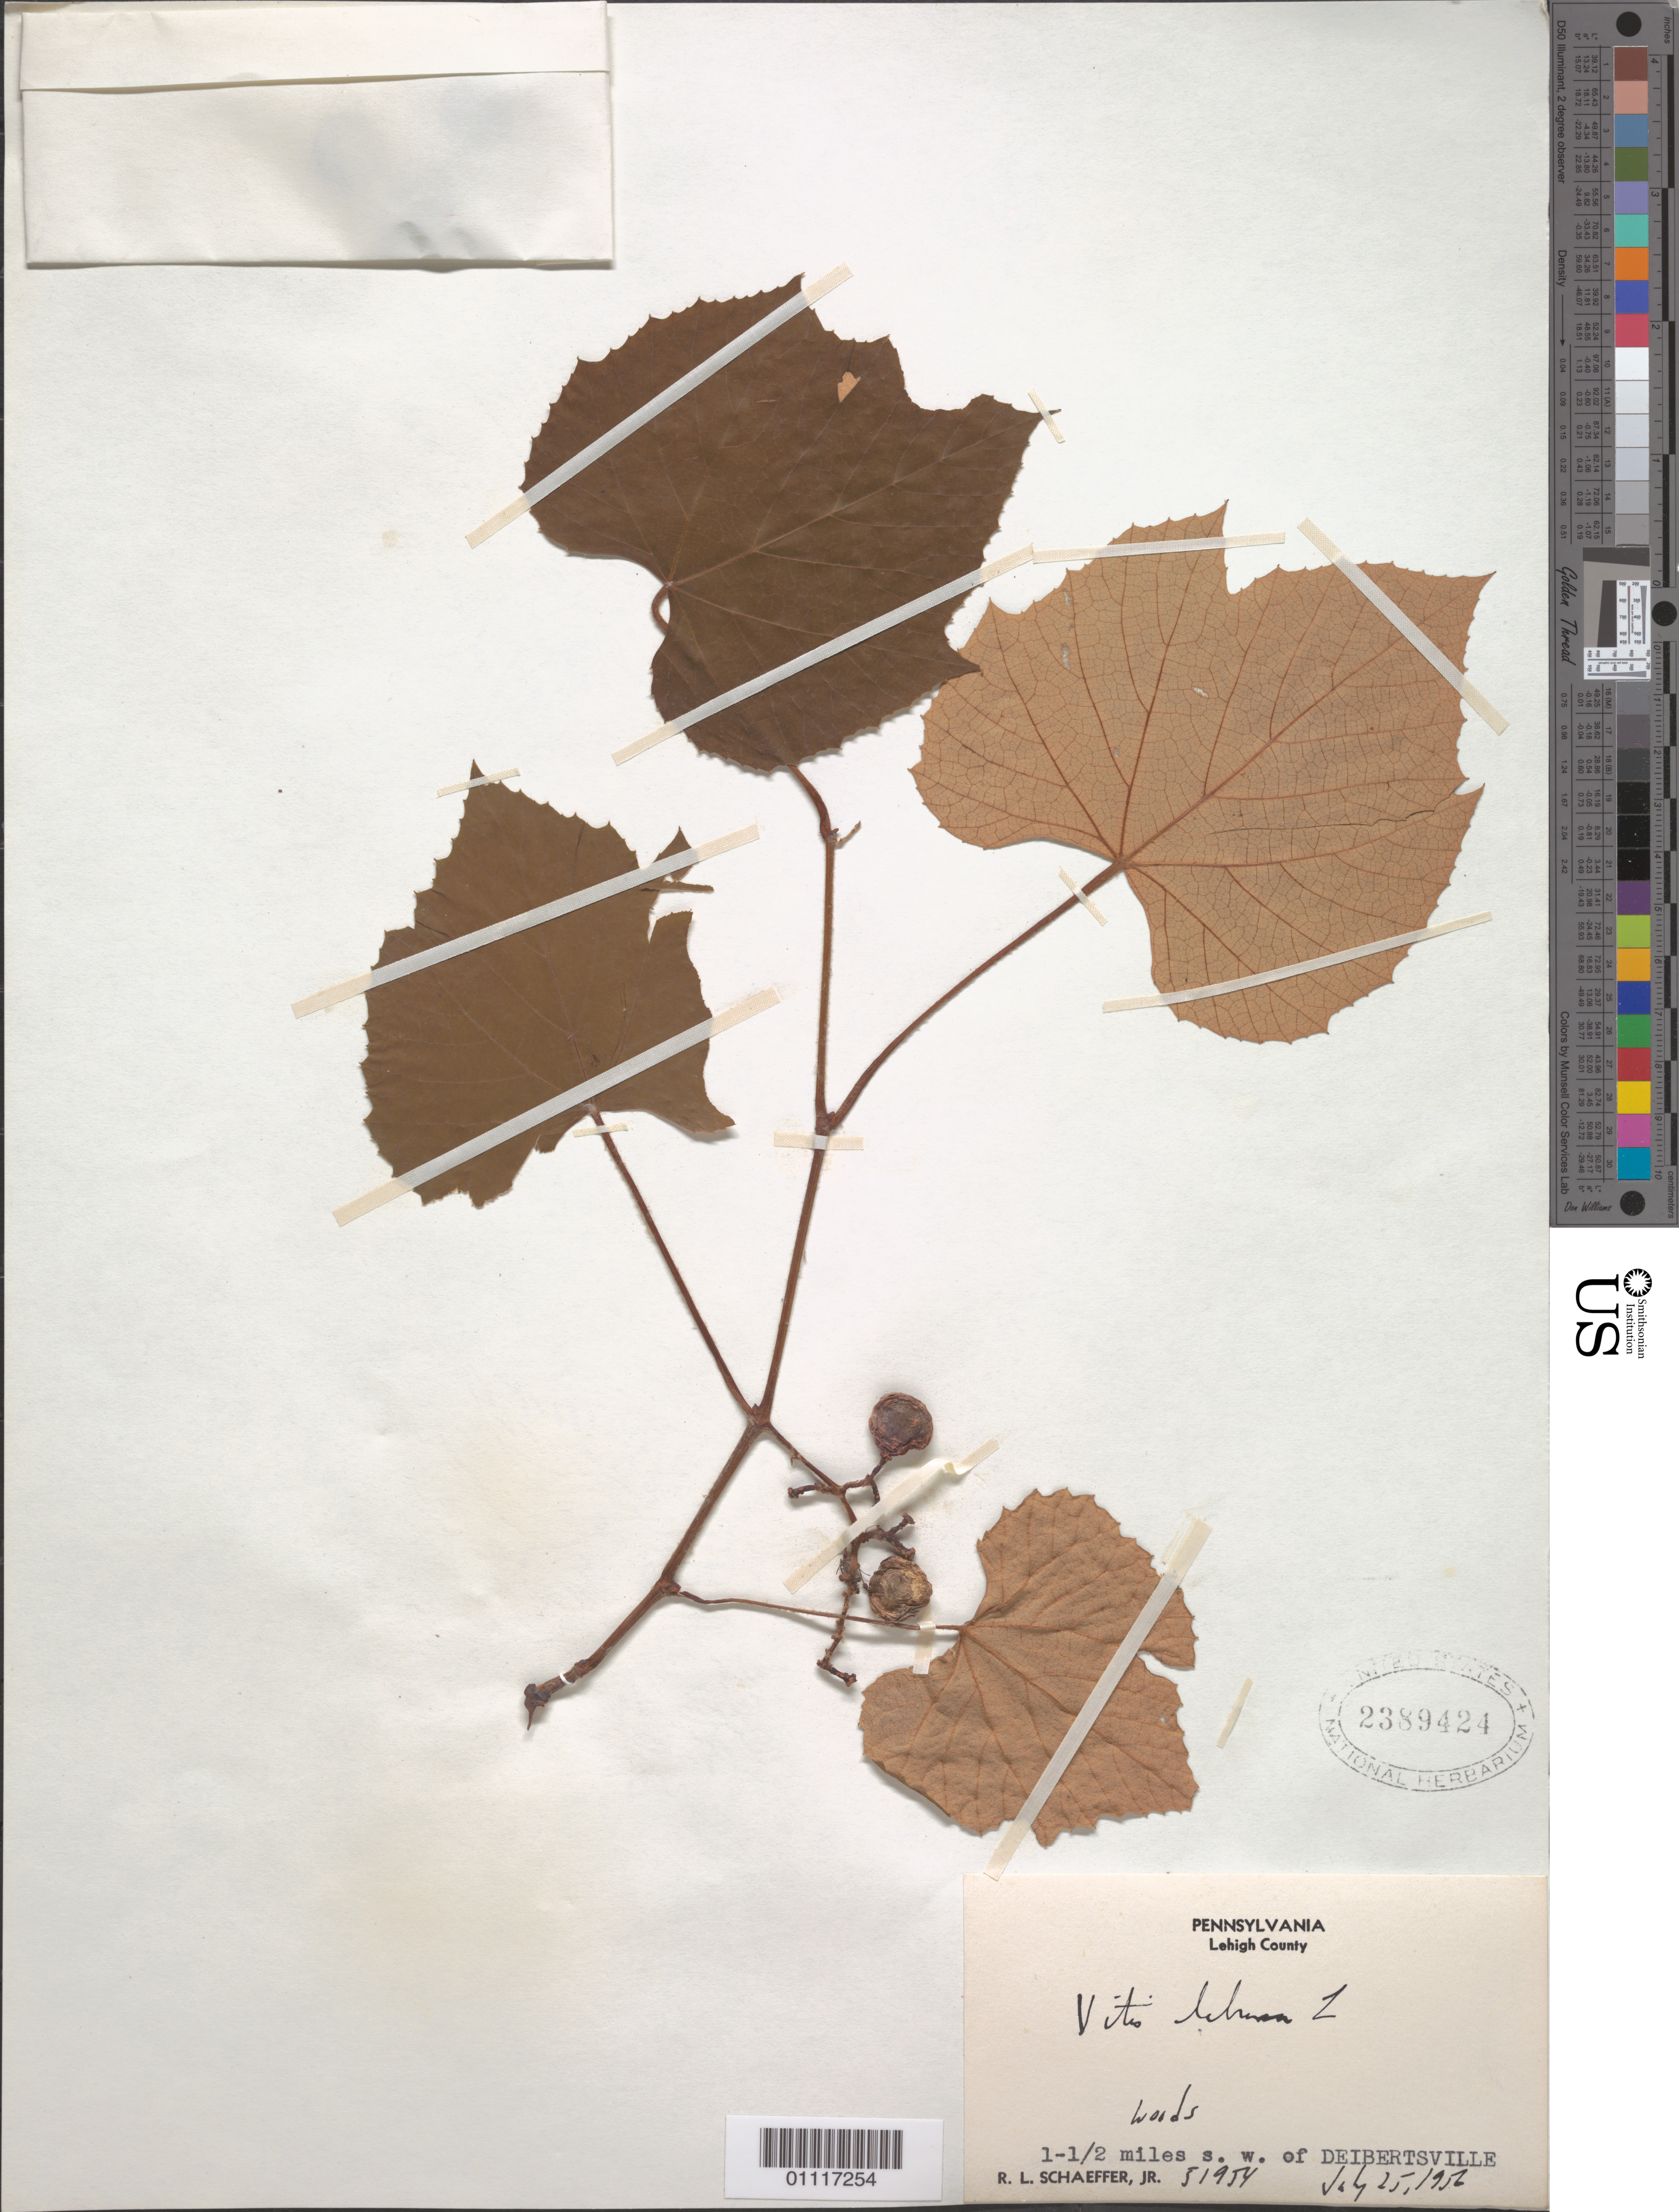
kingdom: Plantae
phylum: Tracheophyta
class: Magnoliopsida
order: Vitales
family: Vitaceae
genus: Vitis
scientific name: Vitis labrusca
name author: L.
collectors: R. L. Schaeffer Jr.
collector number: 51954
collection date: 1956-07-25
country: United States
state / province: Pennsylvania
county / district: Lehigh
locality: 1 1/2 miles s.w. of Deibertsville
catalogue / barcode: US 2389424